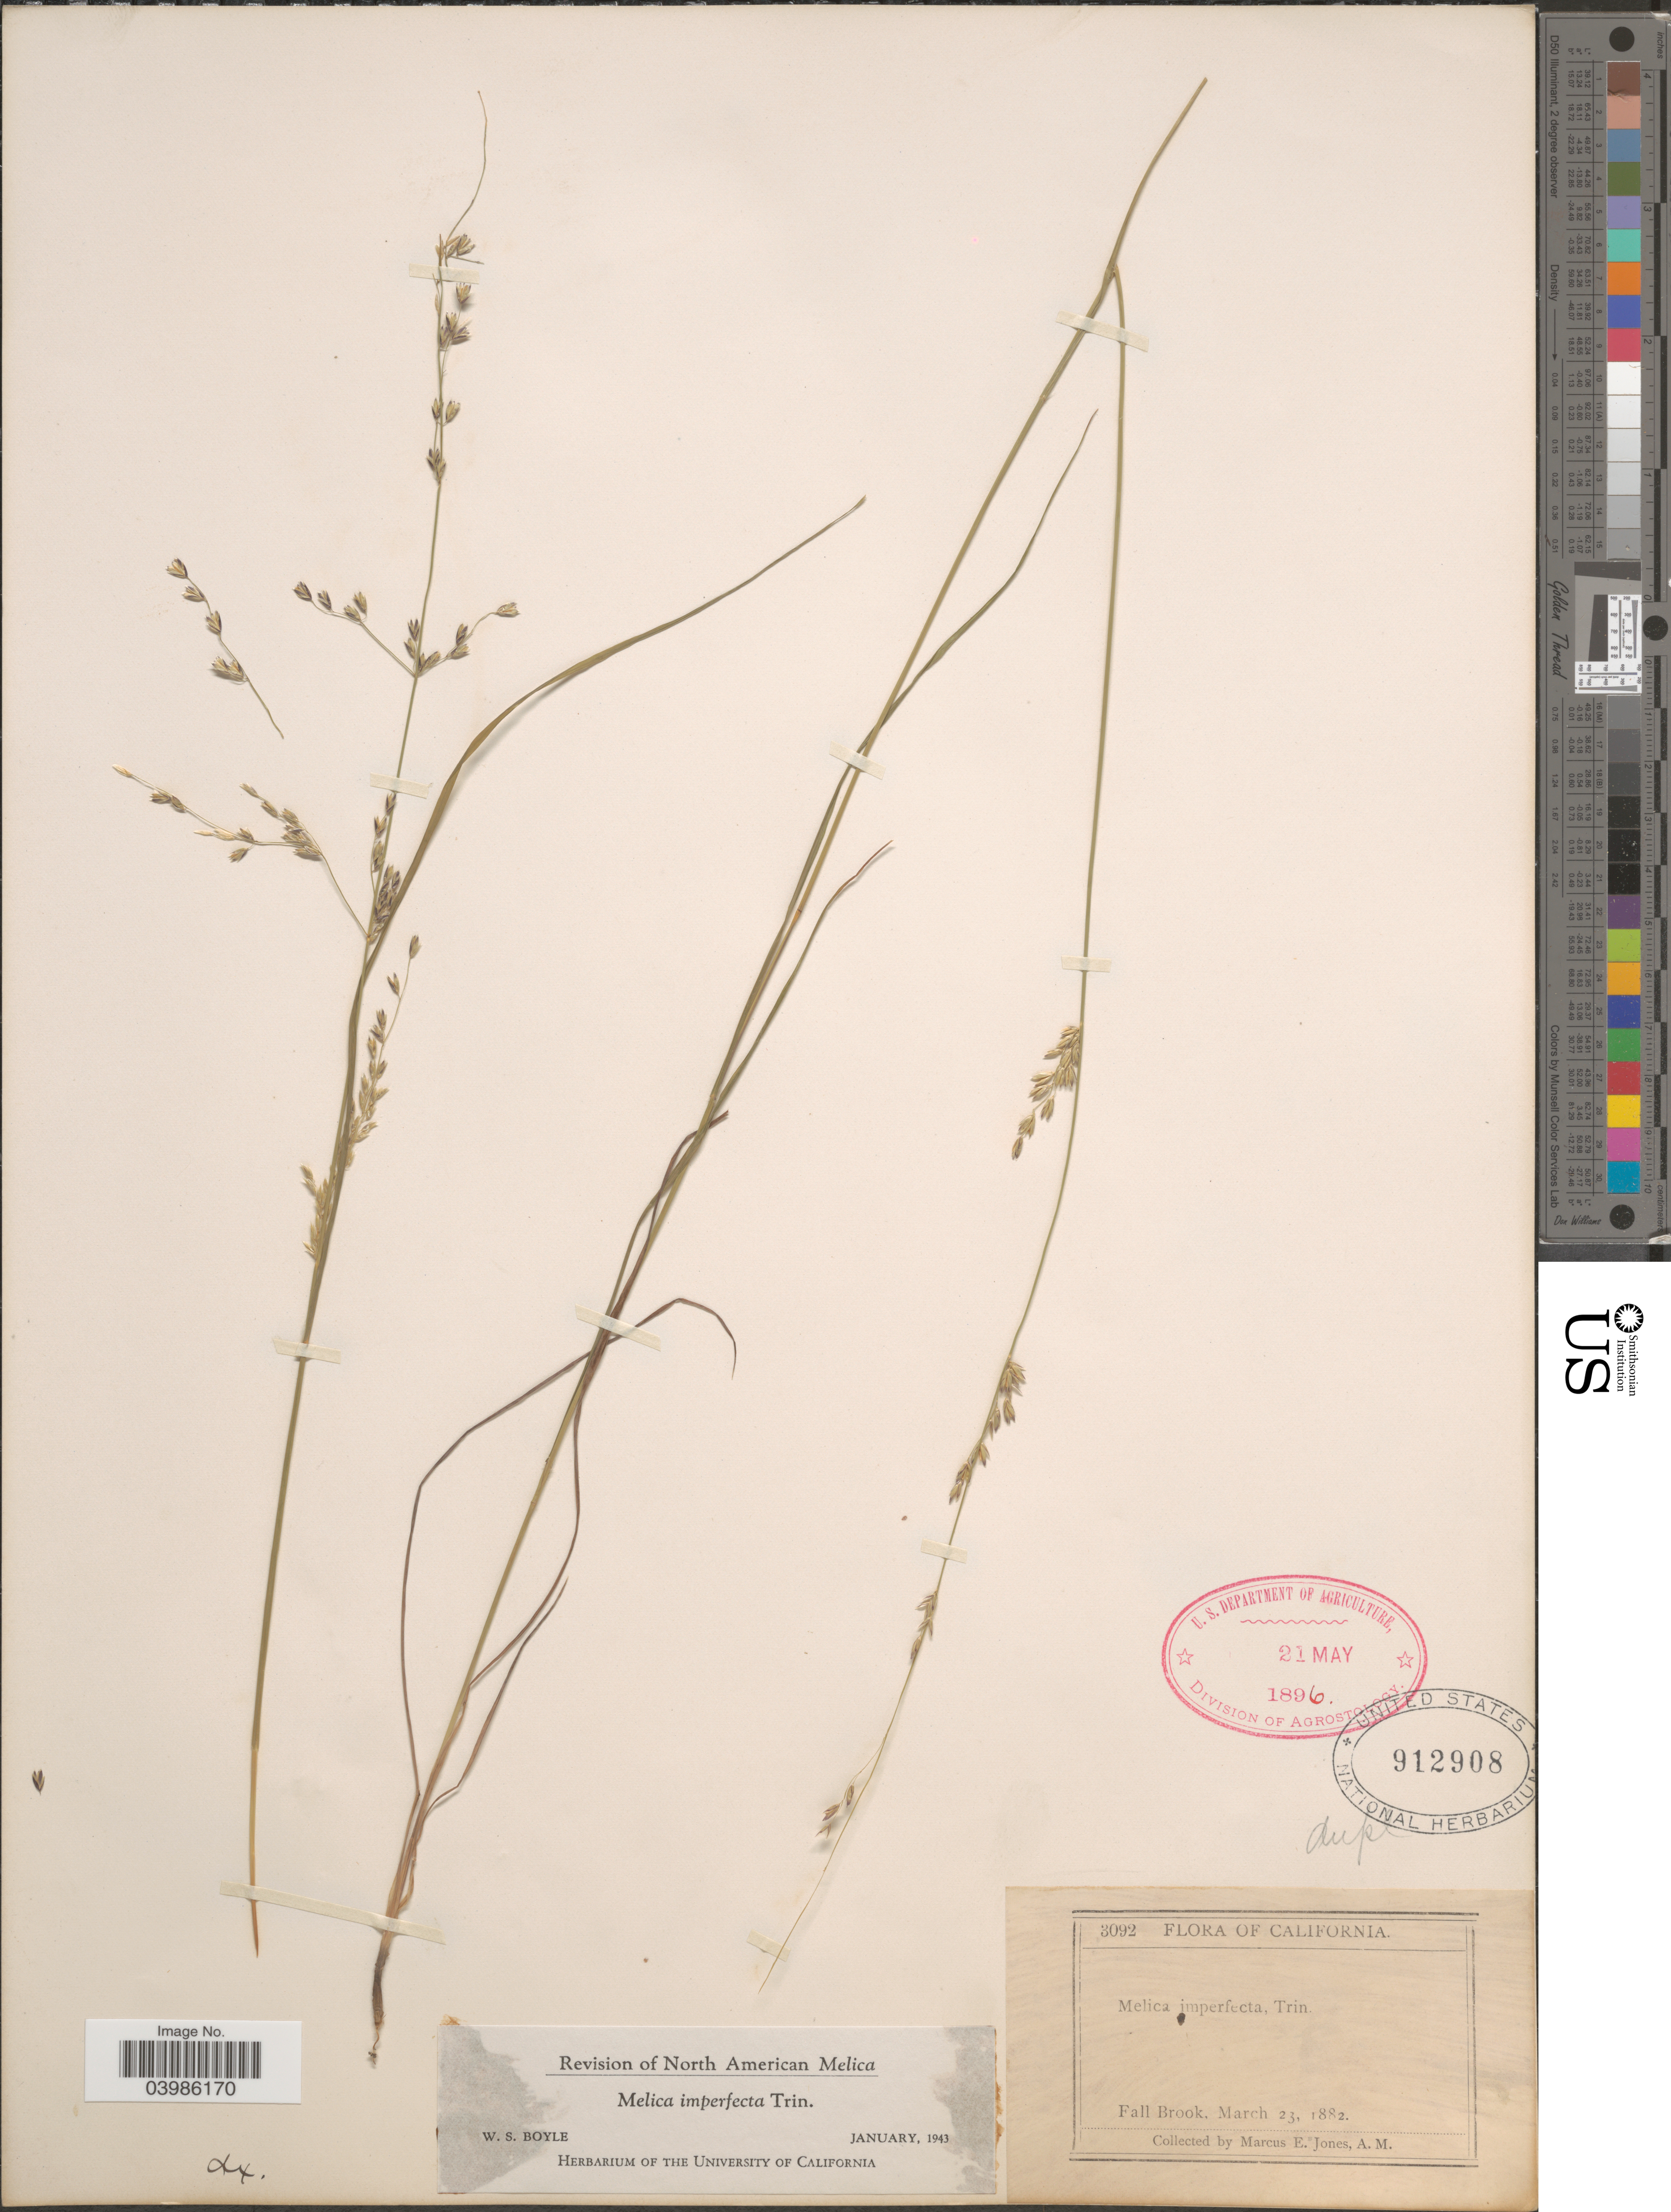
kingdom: Plantae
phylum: Tracheophyta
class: Liliopsida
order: Poales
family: Poaceae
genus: Melica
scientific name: Melica imperfecta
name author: Trin.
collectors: M. E. Jones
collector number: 3092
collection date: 1882-03-23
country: United States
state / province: California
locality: Fall Brook.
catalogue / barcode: US 912908